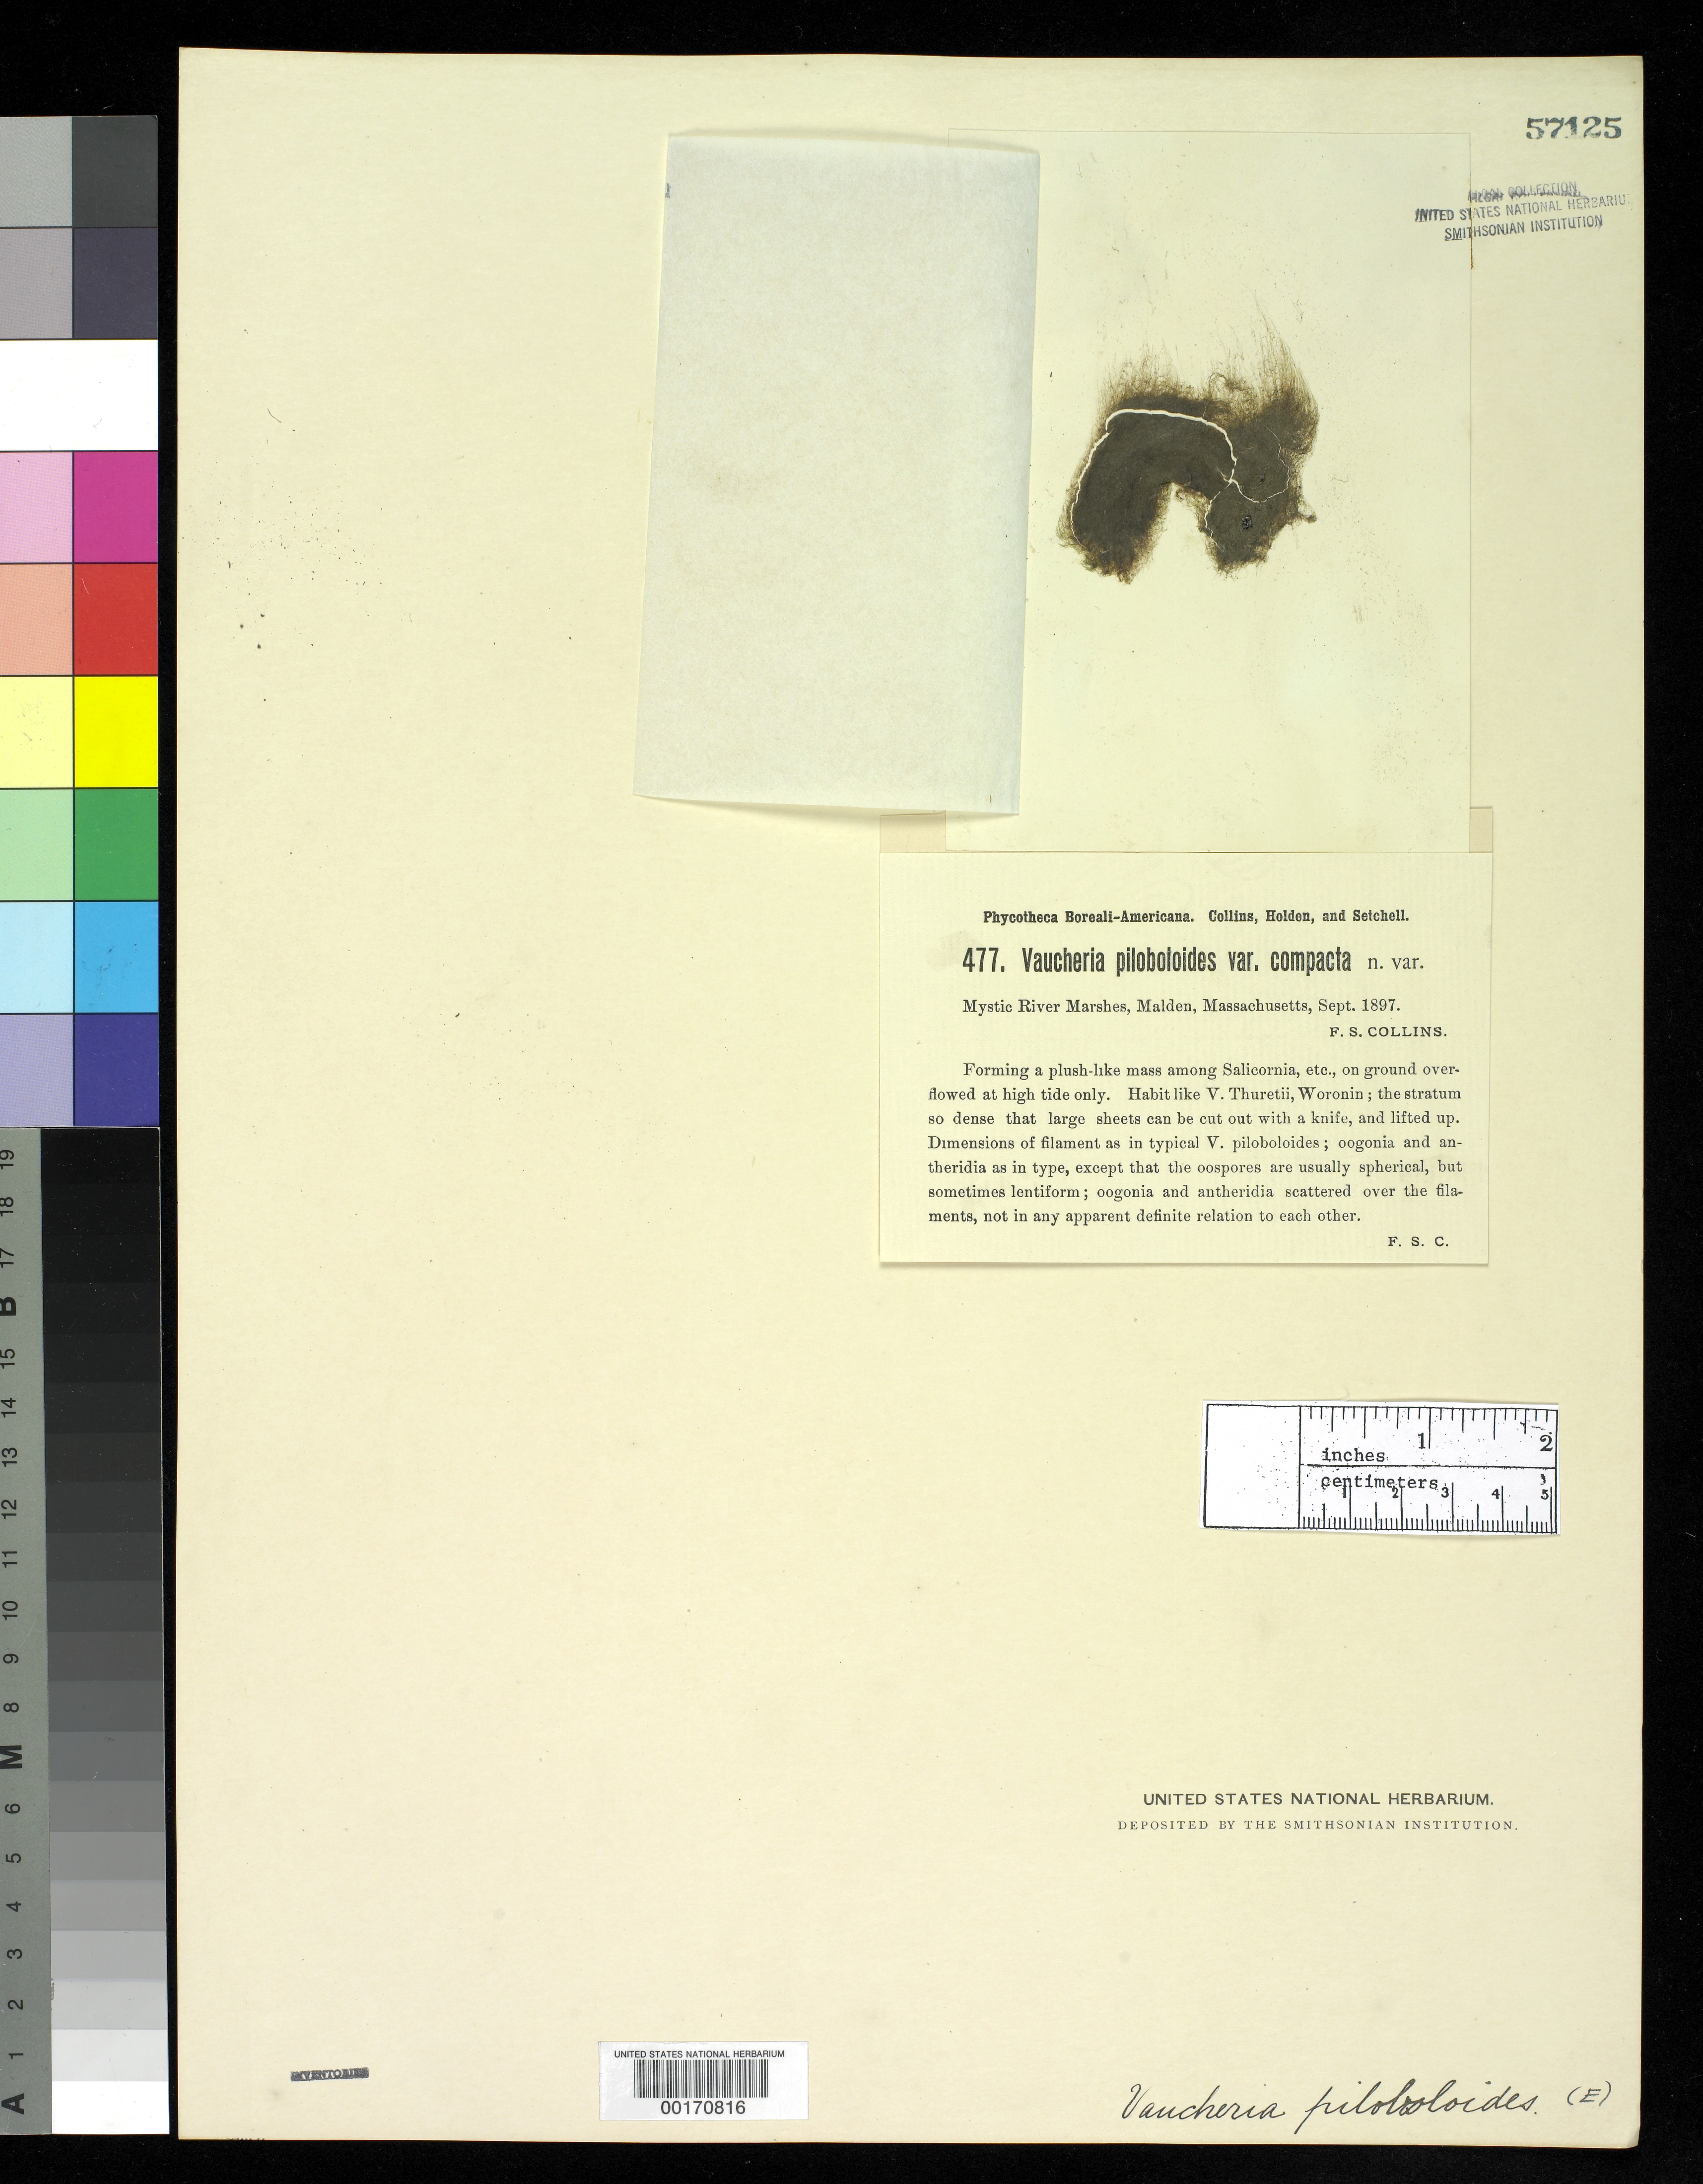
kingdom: Chromista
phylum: Ochrophyta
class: Xanthophyceae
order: Vaucheriales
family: Vaucheriaceae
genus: Vaucheria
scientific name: Vaucheria piloboloides var. compacta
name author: Collins in Collins et al.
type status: Isotype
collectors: F. Collins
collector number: PB-A 477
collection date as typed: Sep 1897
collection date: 1897-09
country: United States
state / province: Massachusetts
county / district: Middlesex County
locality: Mystic River marshes, Malden.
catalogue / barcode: US 57125